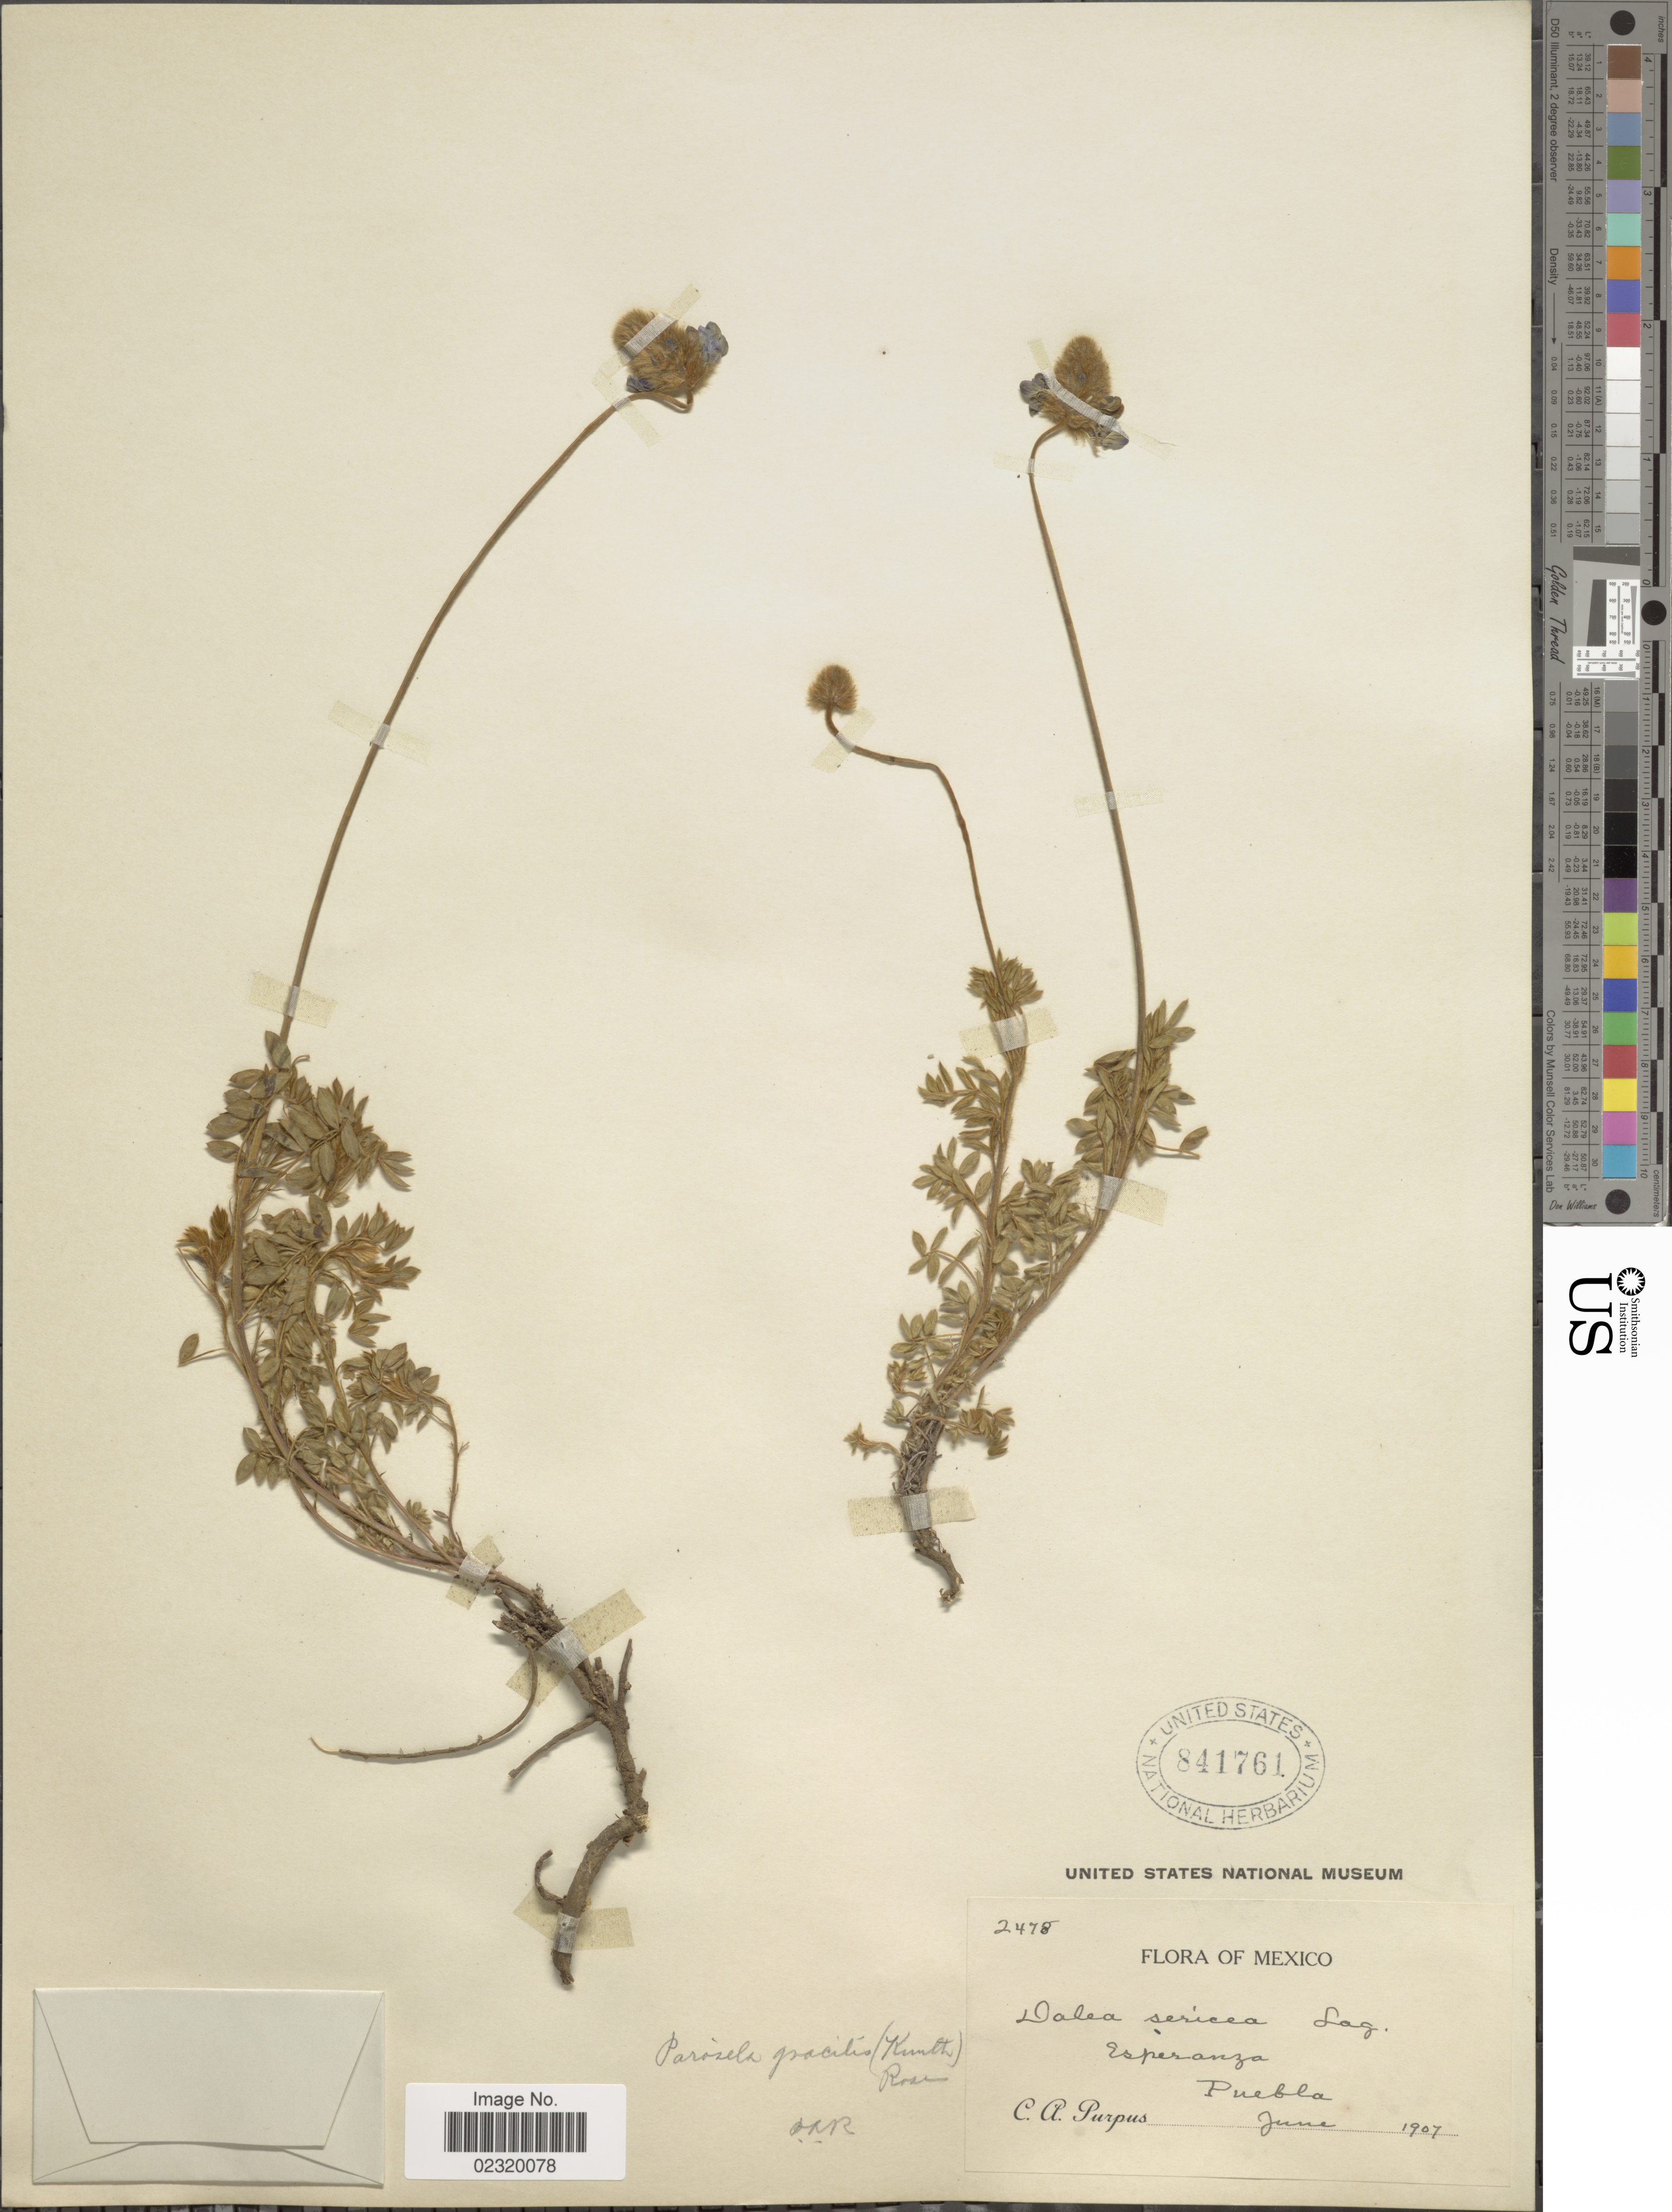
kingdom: Plantae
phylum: Tracheophyta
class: Magnoliopsida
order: Fabales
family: Fabaceae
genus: Dalea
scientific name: Dalea sericea var. sericea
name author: Lag.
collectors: C. A. Purpus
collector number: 2478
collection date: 1907-06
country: Mexico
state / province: Puebla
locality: Esperanza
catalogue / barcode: US 841761